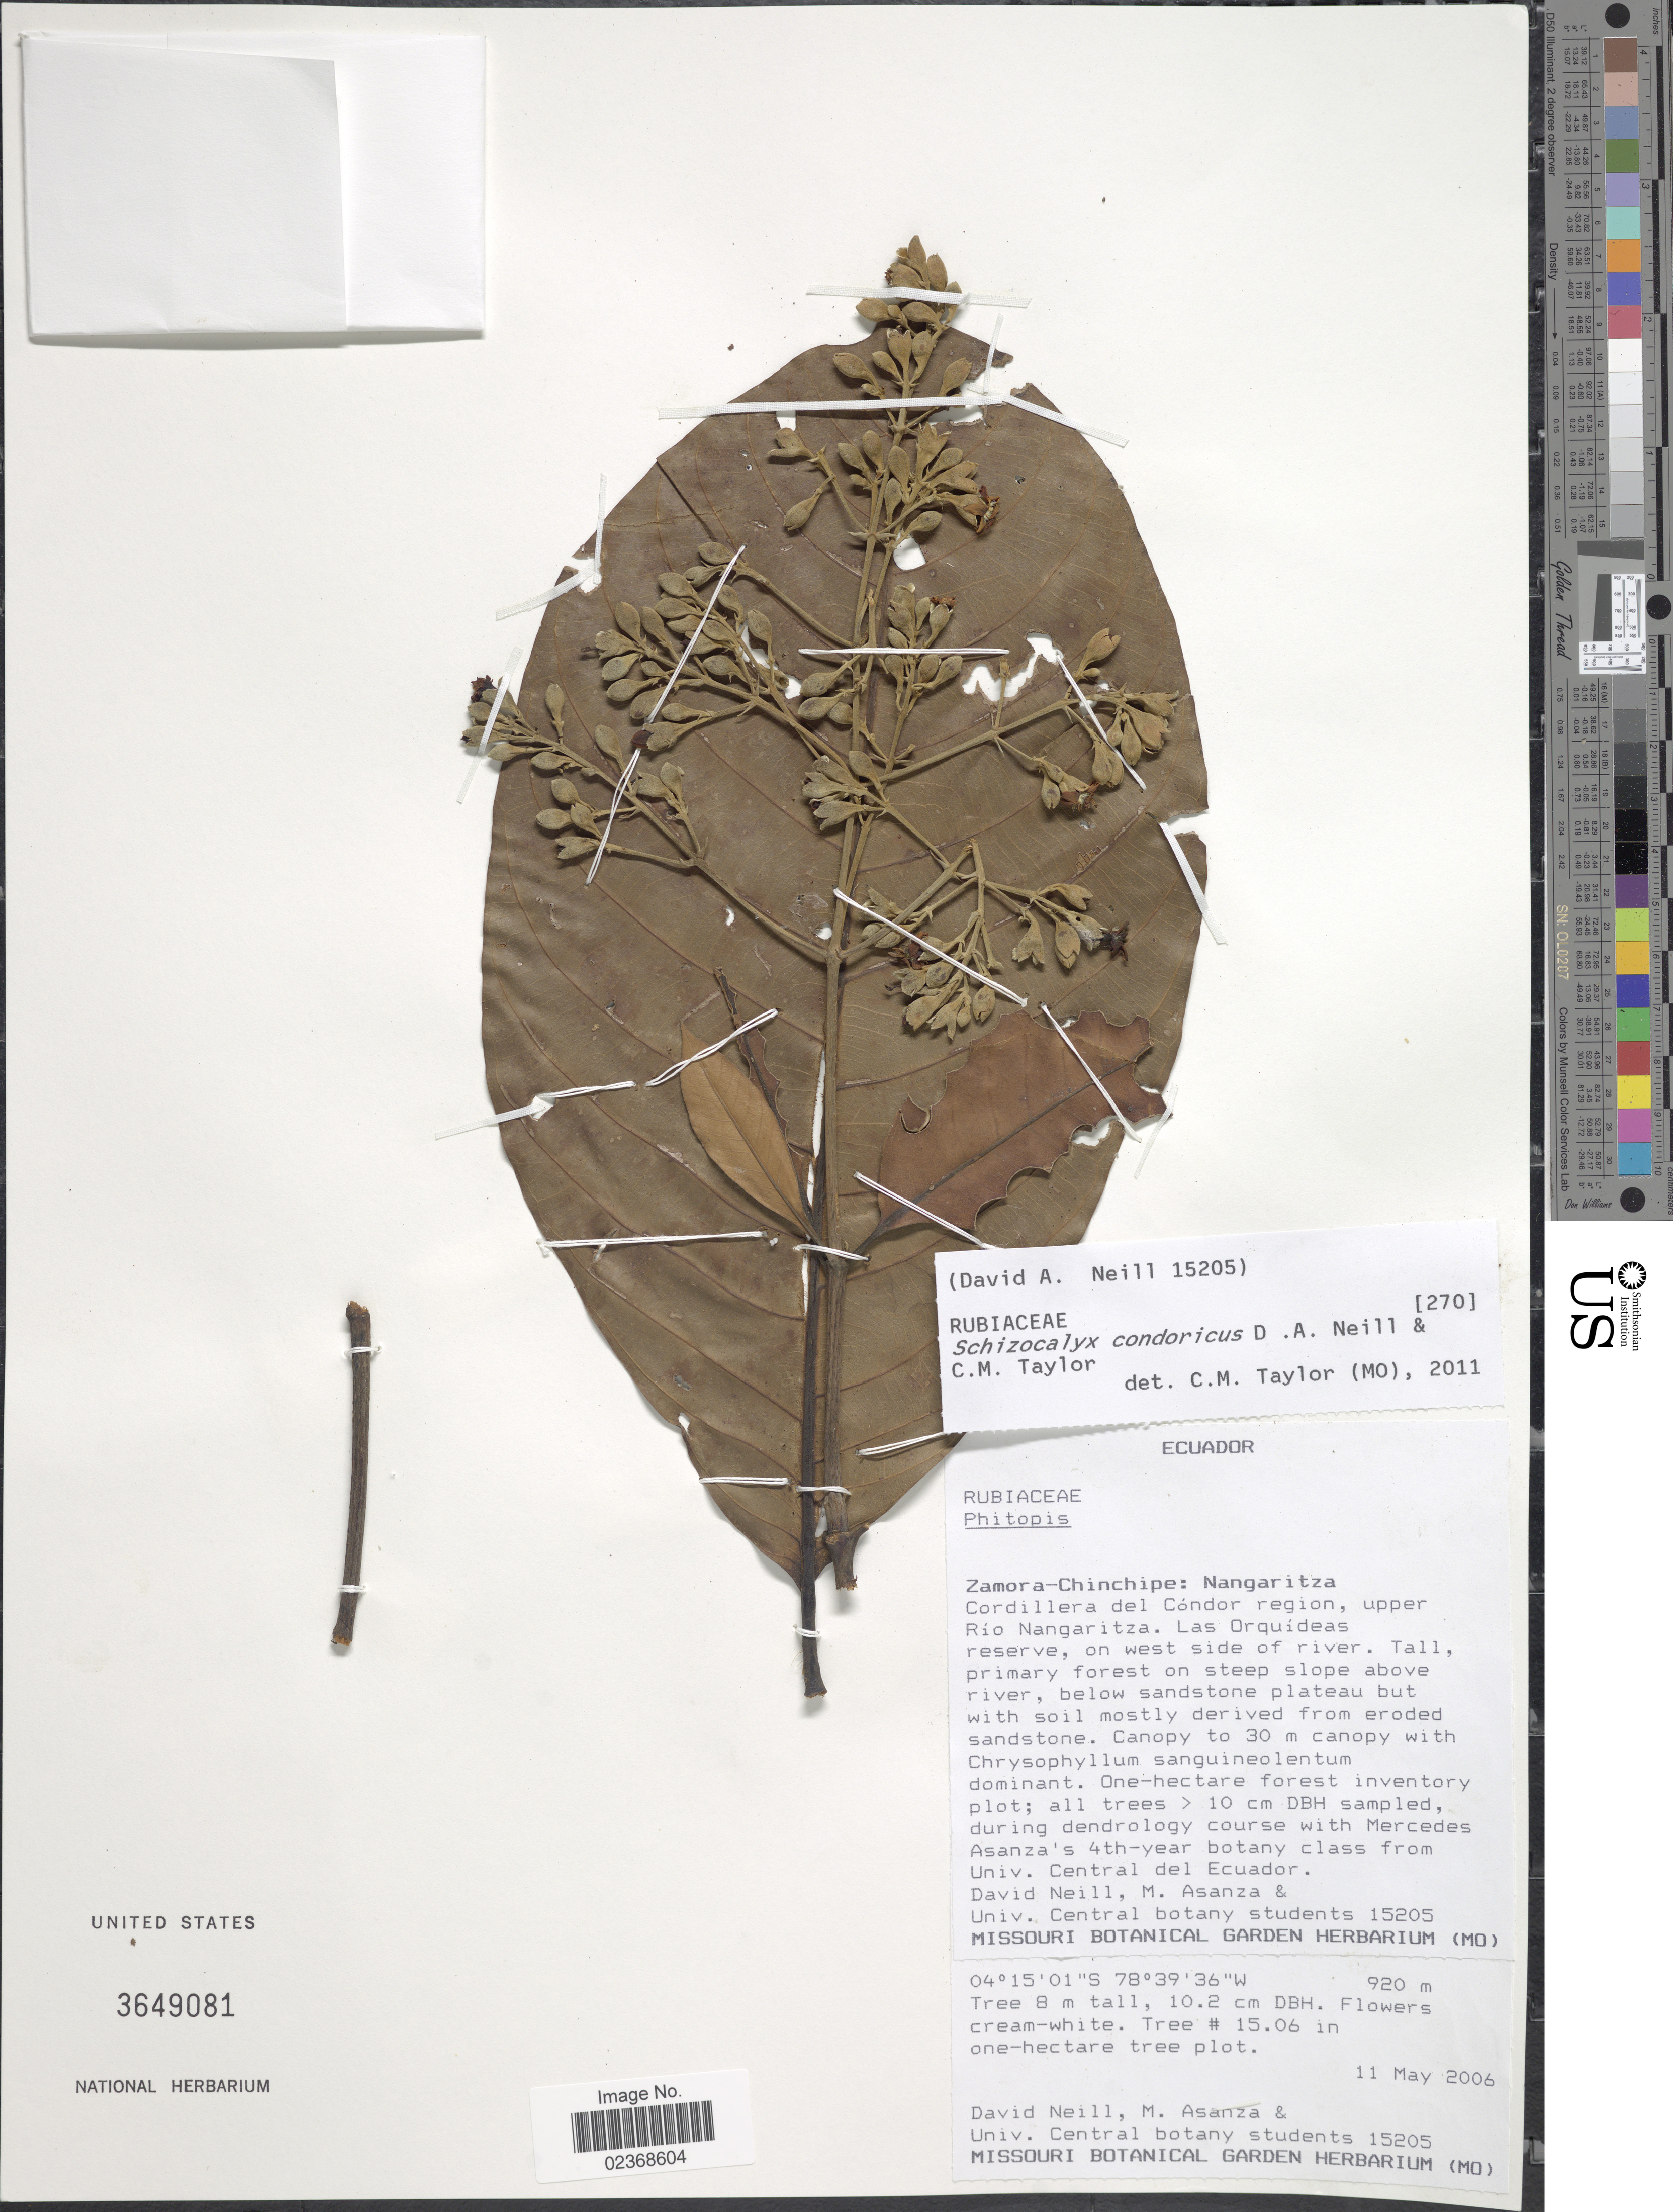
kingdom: Plantae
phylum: Tracheophyta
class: Magnoliopsida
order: Gentianales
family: Rubiaceae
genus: Schizocalyx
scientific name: Schizocalyx condoricus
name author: D.A. Neill & C.M. Taylor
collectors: D. A. Neill, M. Asanza & Univ. Central botany students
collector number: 15205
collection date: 2006-05-11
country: Ecuador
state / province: Zamora-Chinchipe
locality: Nangaritza, Cordillera del Condor region, upper Rio Nangaritza. Las Orquideas reserve, on west side of river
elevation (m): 920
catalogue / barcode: US 3649081